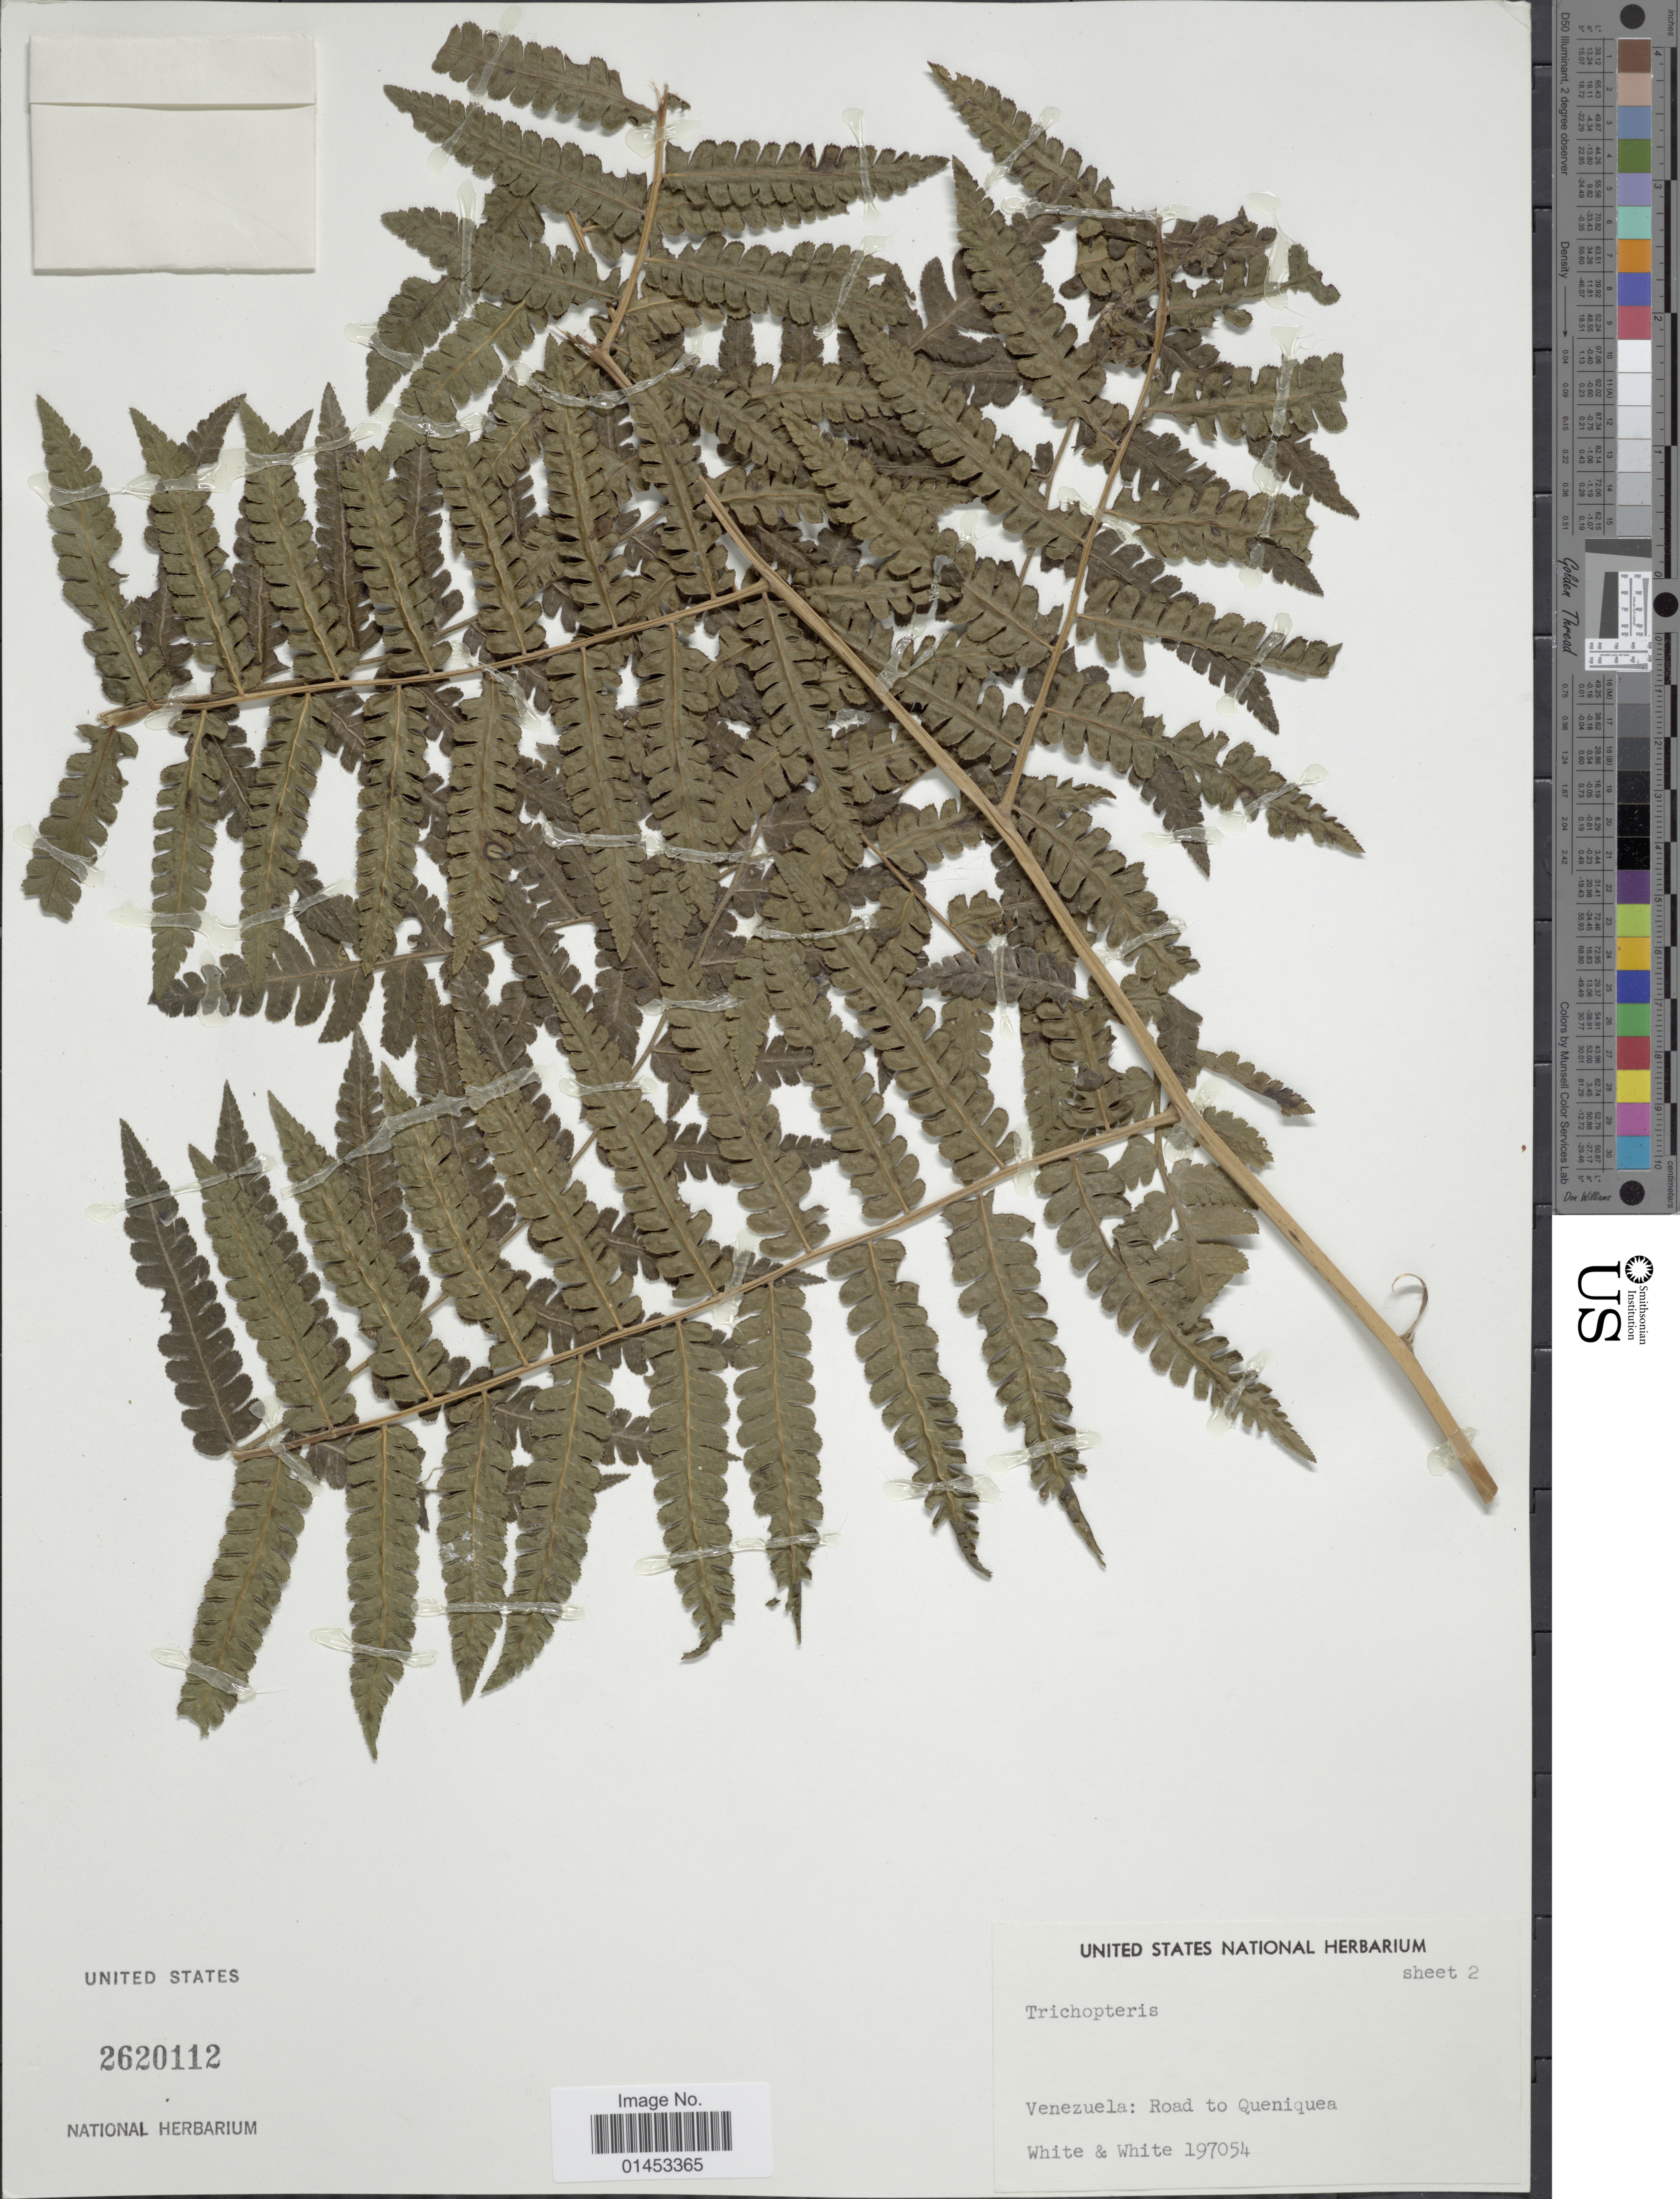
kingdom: Plantae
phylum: Tracheophyta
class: Polypodiopsida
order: Cyatheales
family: Cyatheaceae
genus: Cyathea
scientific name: Cyathea sp.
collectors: O. E. White & O. E. White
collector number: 197054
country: Venezuela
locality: Venezuela : Road to Queniquea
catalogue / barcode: US 2620112